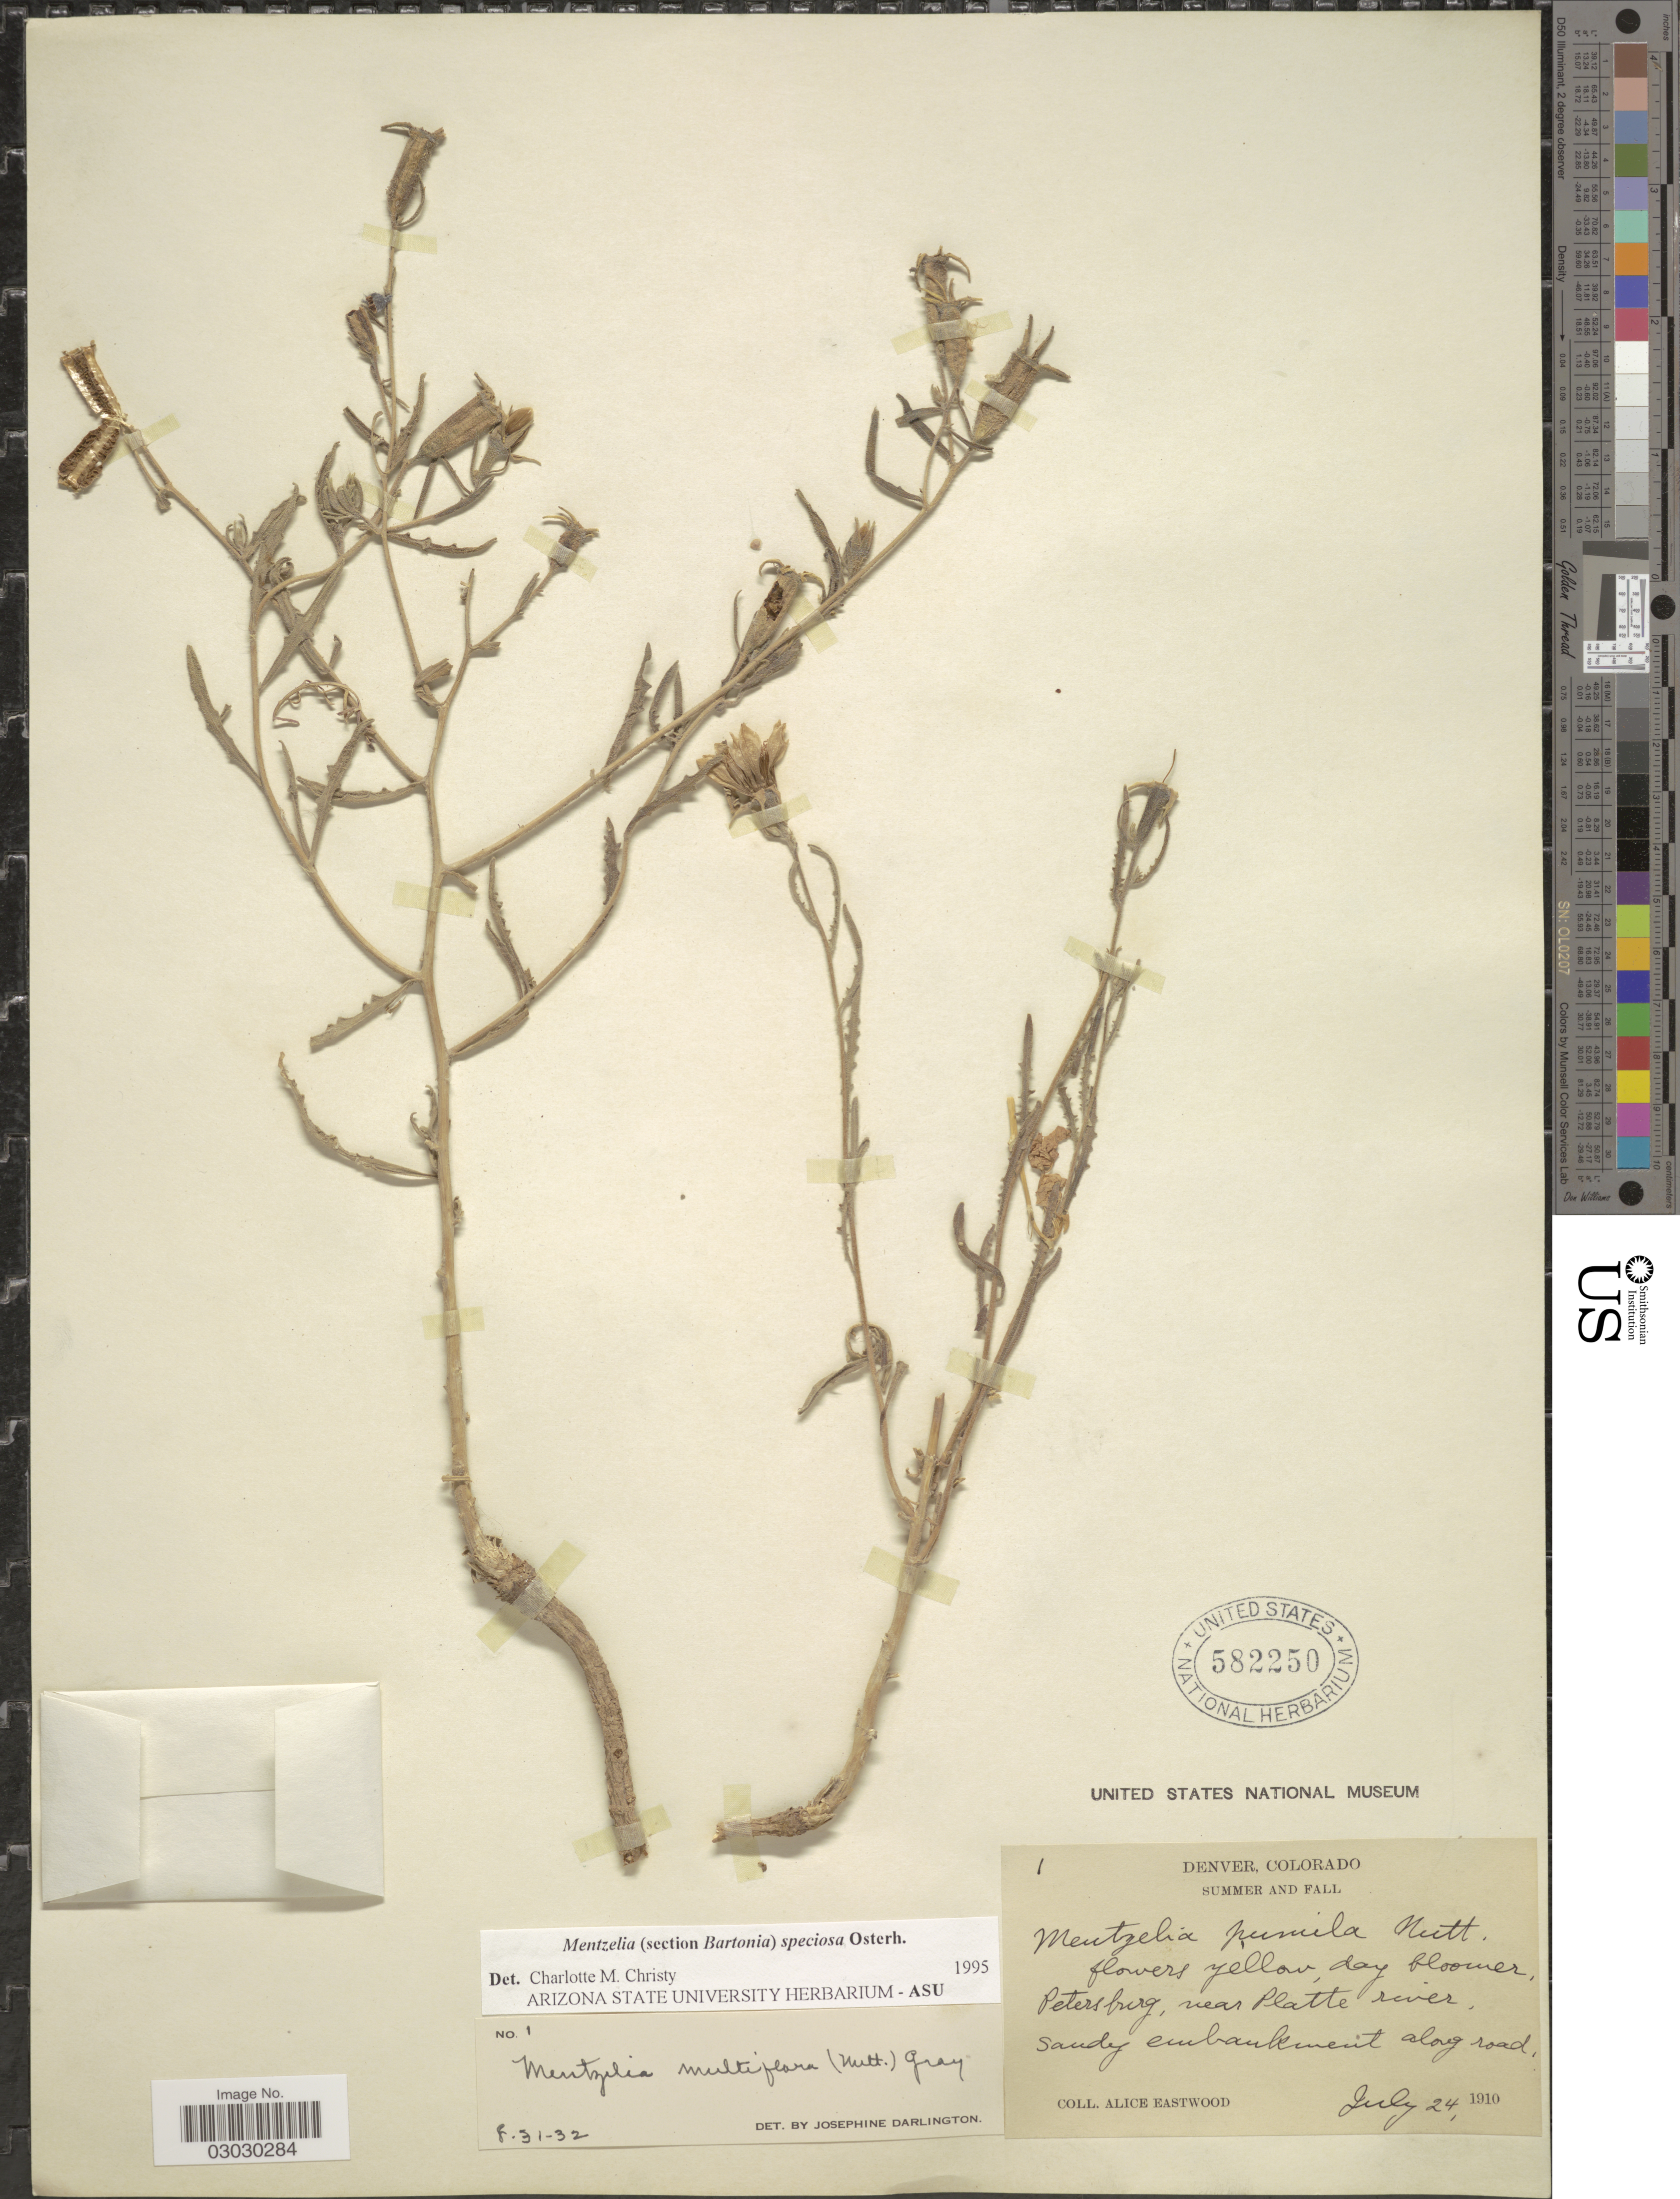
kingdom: Plantae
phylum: Tracheophyta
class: Magnoliopsida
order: Cornales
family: Loasaceae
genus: Mentzelia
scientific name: Mentzelia speciosa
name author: Osterh.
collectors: A. Eastwood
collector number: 1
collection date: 1910-07-24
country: United States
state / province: Colorado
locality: Denver, Colorado, Petersburg, near Platte river.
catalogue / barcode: US 582250